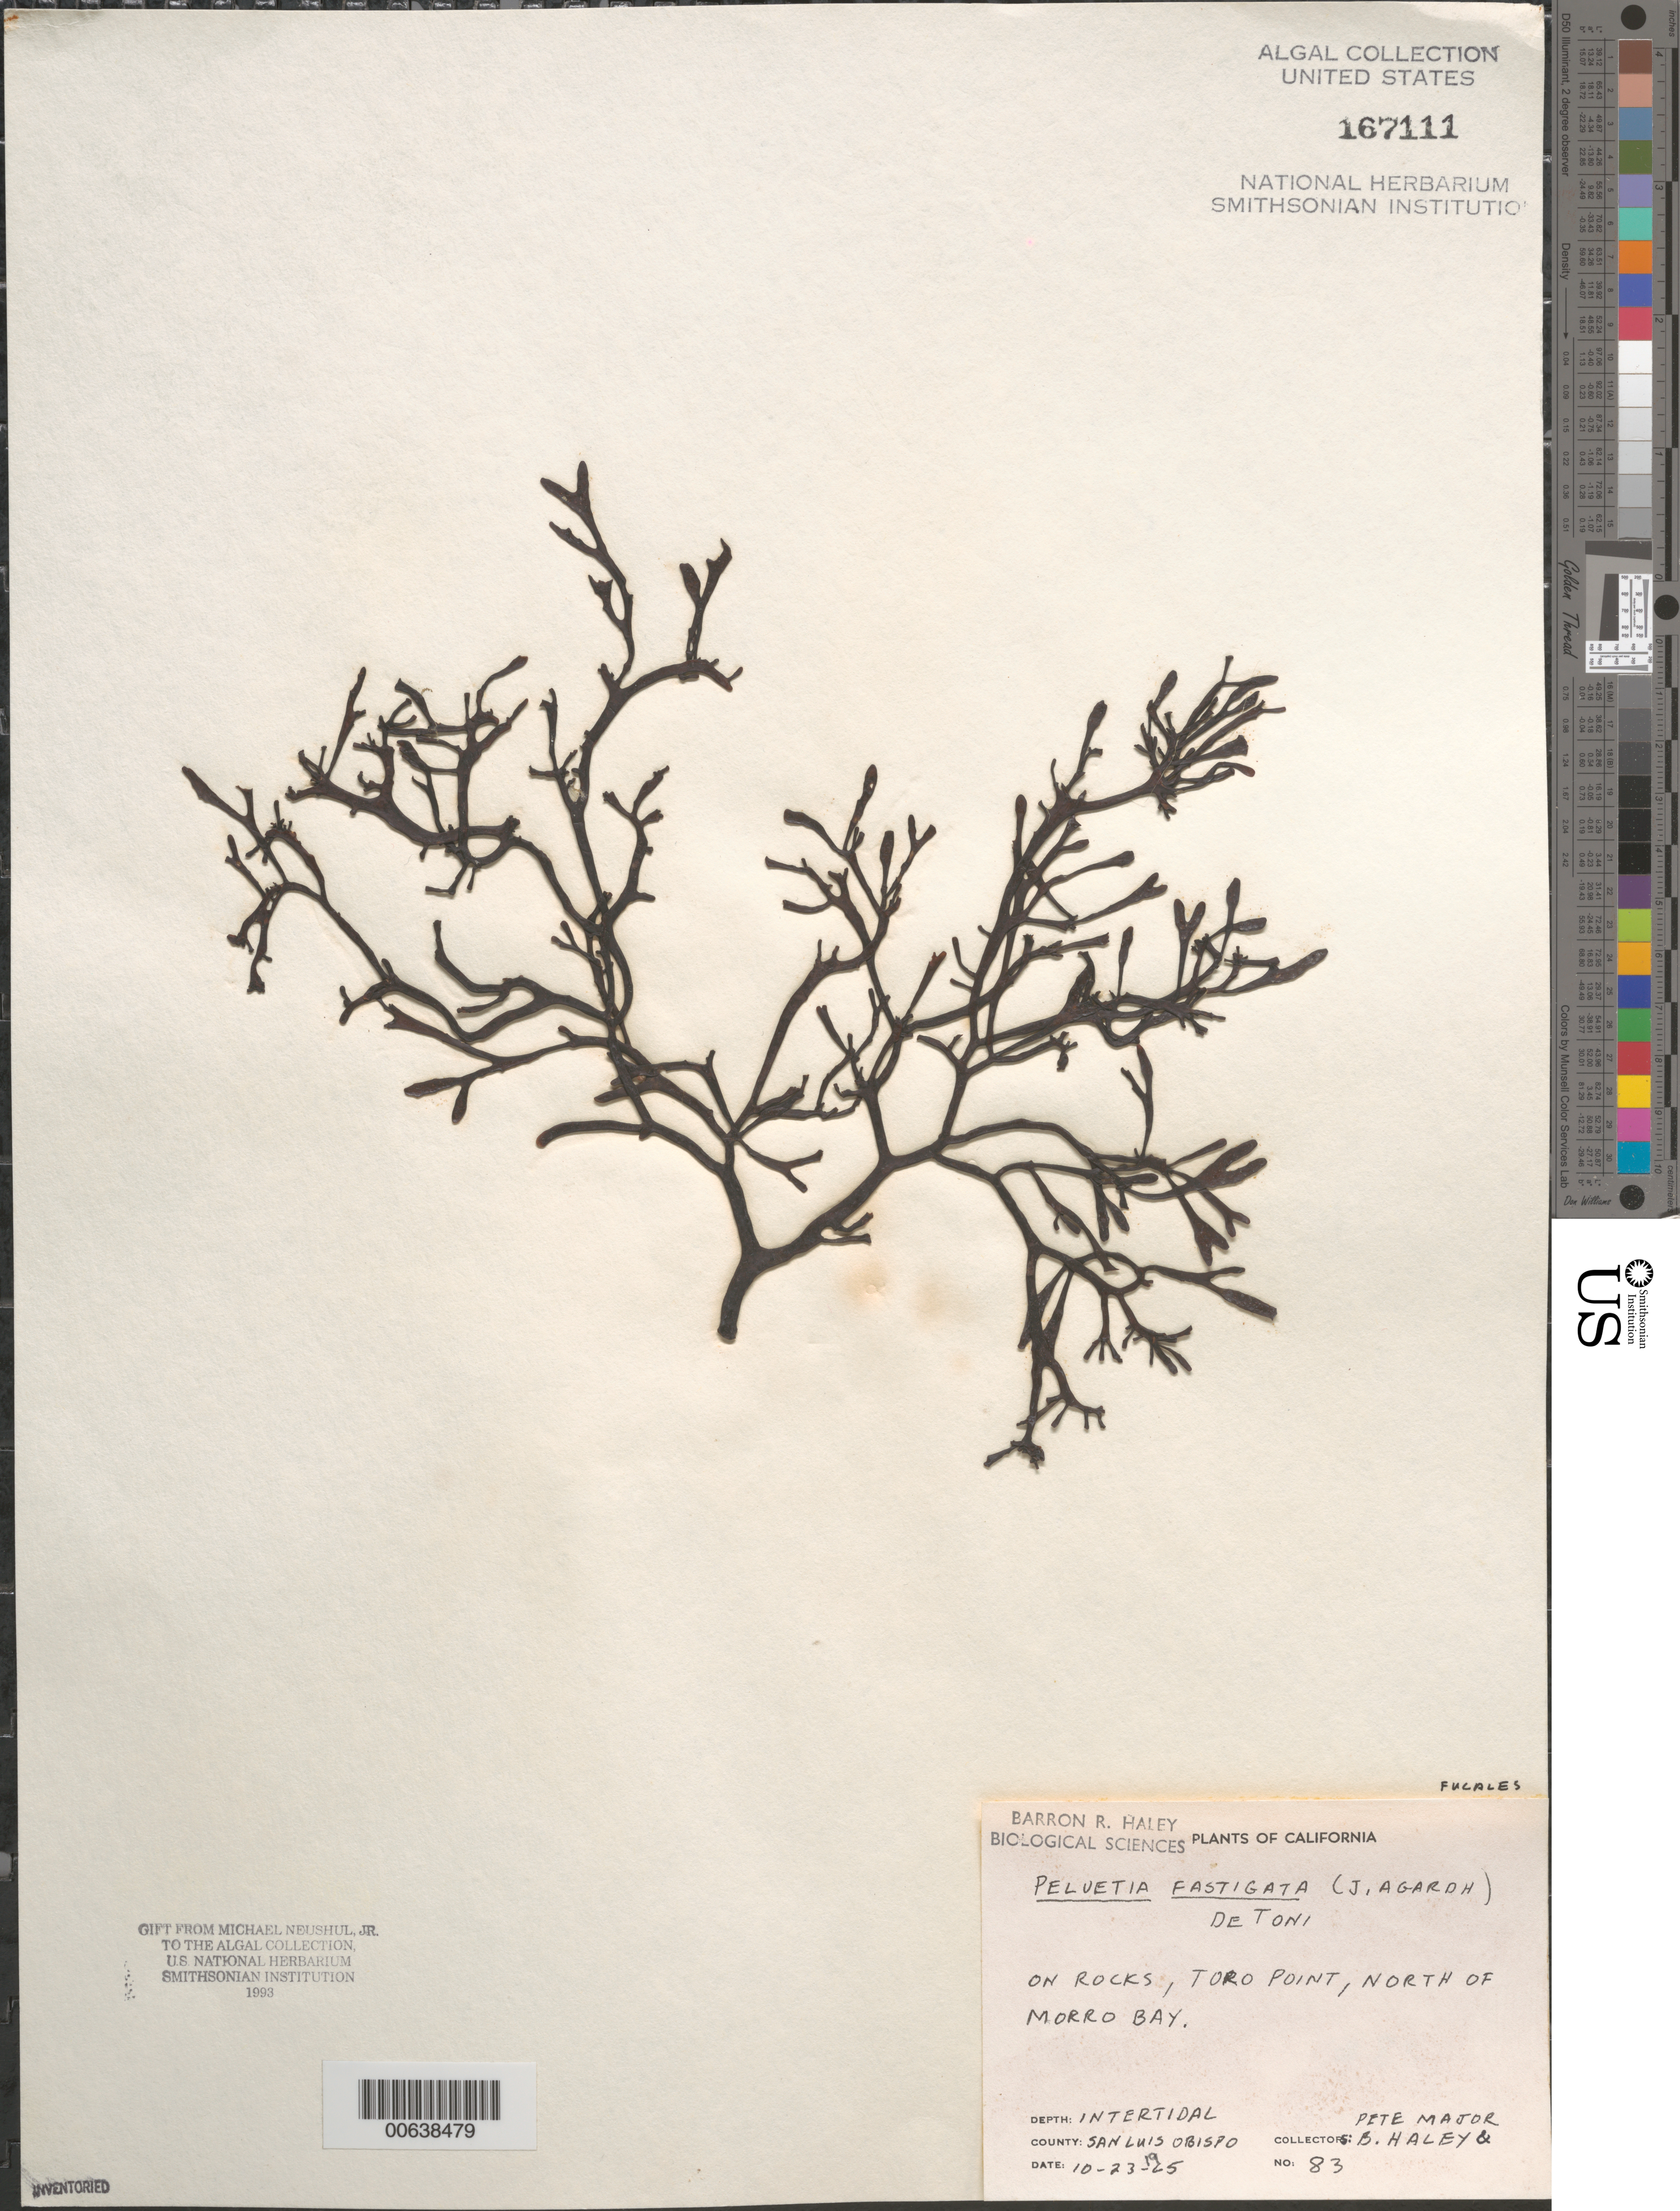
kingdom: Chromista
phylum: Ochrophyta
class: Phaeophyceae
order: Fucales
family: Fucaceae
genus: Silvetia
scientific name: Silvetia compressa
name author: (J. Agardh) E.A. Serrão et al.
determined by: Algae name updating Project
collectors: B. Haley & P. Major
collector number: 83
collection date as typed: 23 Oct 1965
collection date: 1965-10-23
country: United States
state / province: California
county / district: San Luis Obispo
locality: Toro Point, north of Morro Bay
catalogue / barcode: US 167111